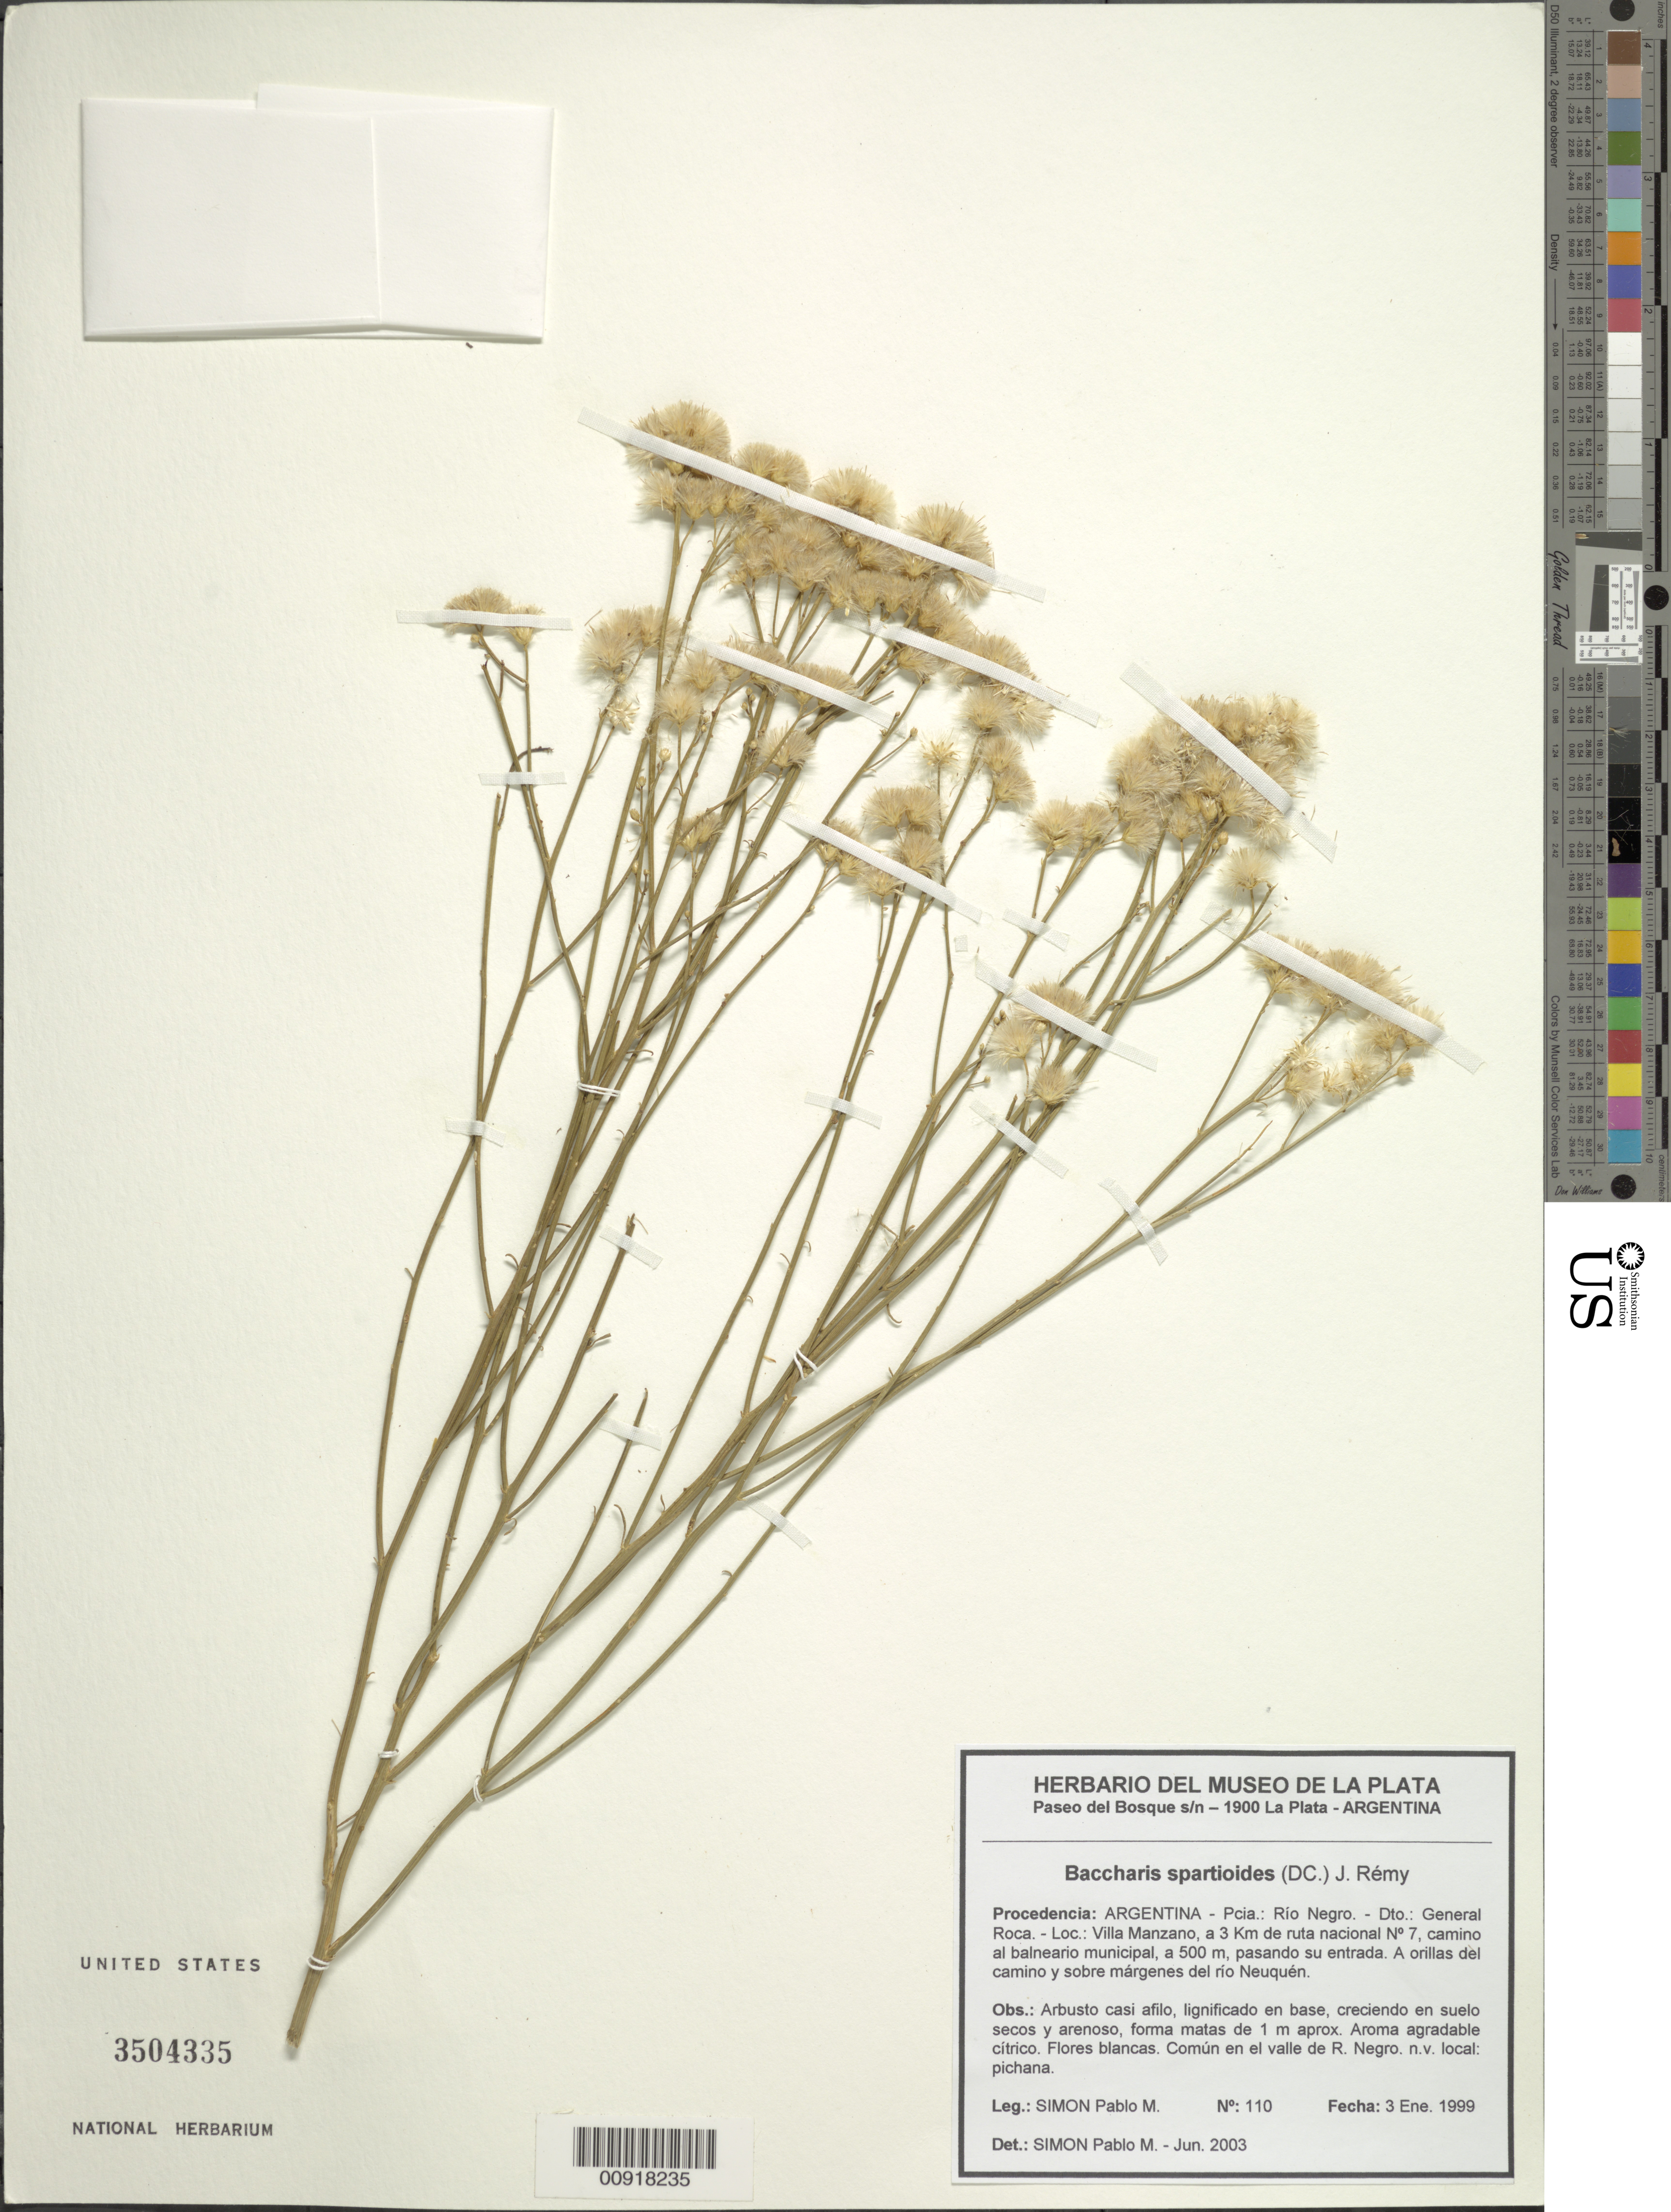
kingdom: Plantae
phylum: Tracheophyta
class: Magnoliopsida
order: Asterales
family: Asteraceae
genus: Baccharis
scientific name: Baccharis spartioides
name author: (Hook. & Arn. ex DC.) J. Rémy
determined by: Simón, P. M.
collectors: P. M. Simón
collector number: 110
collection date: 1999-01-03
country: Argentina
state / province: Río Negro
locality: Dto. General Roca, Villa Manzano, 3 km de Ruta Nacional No. 7, camino al balneario municipal, a 500 m, pasando su entrada; Río Neuquén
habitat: Valle del rio. Orillas del camino y sobre márgenes del río; creciendo en suelo secos y arenoso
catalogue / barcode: US 3504335